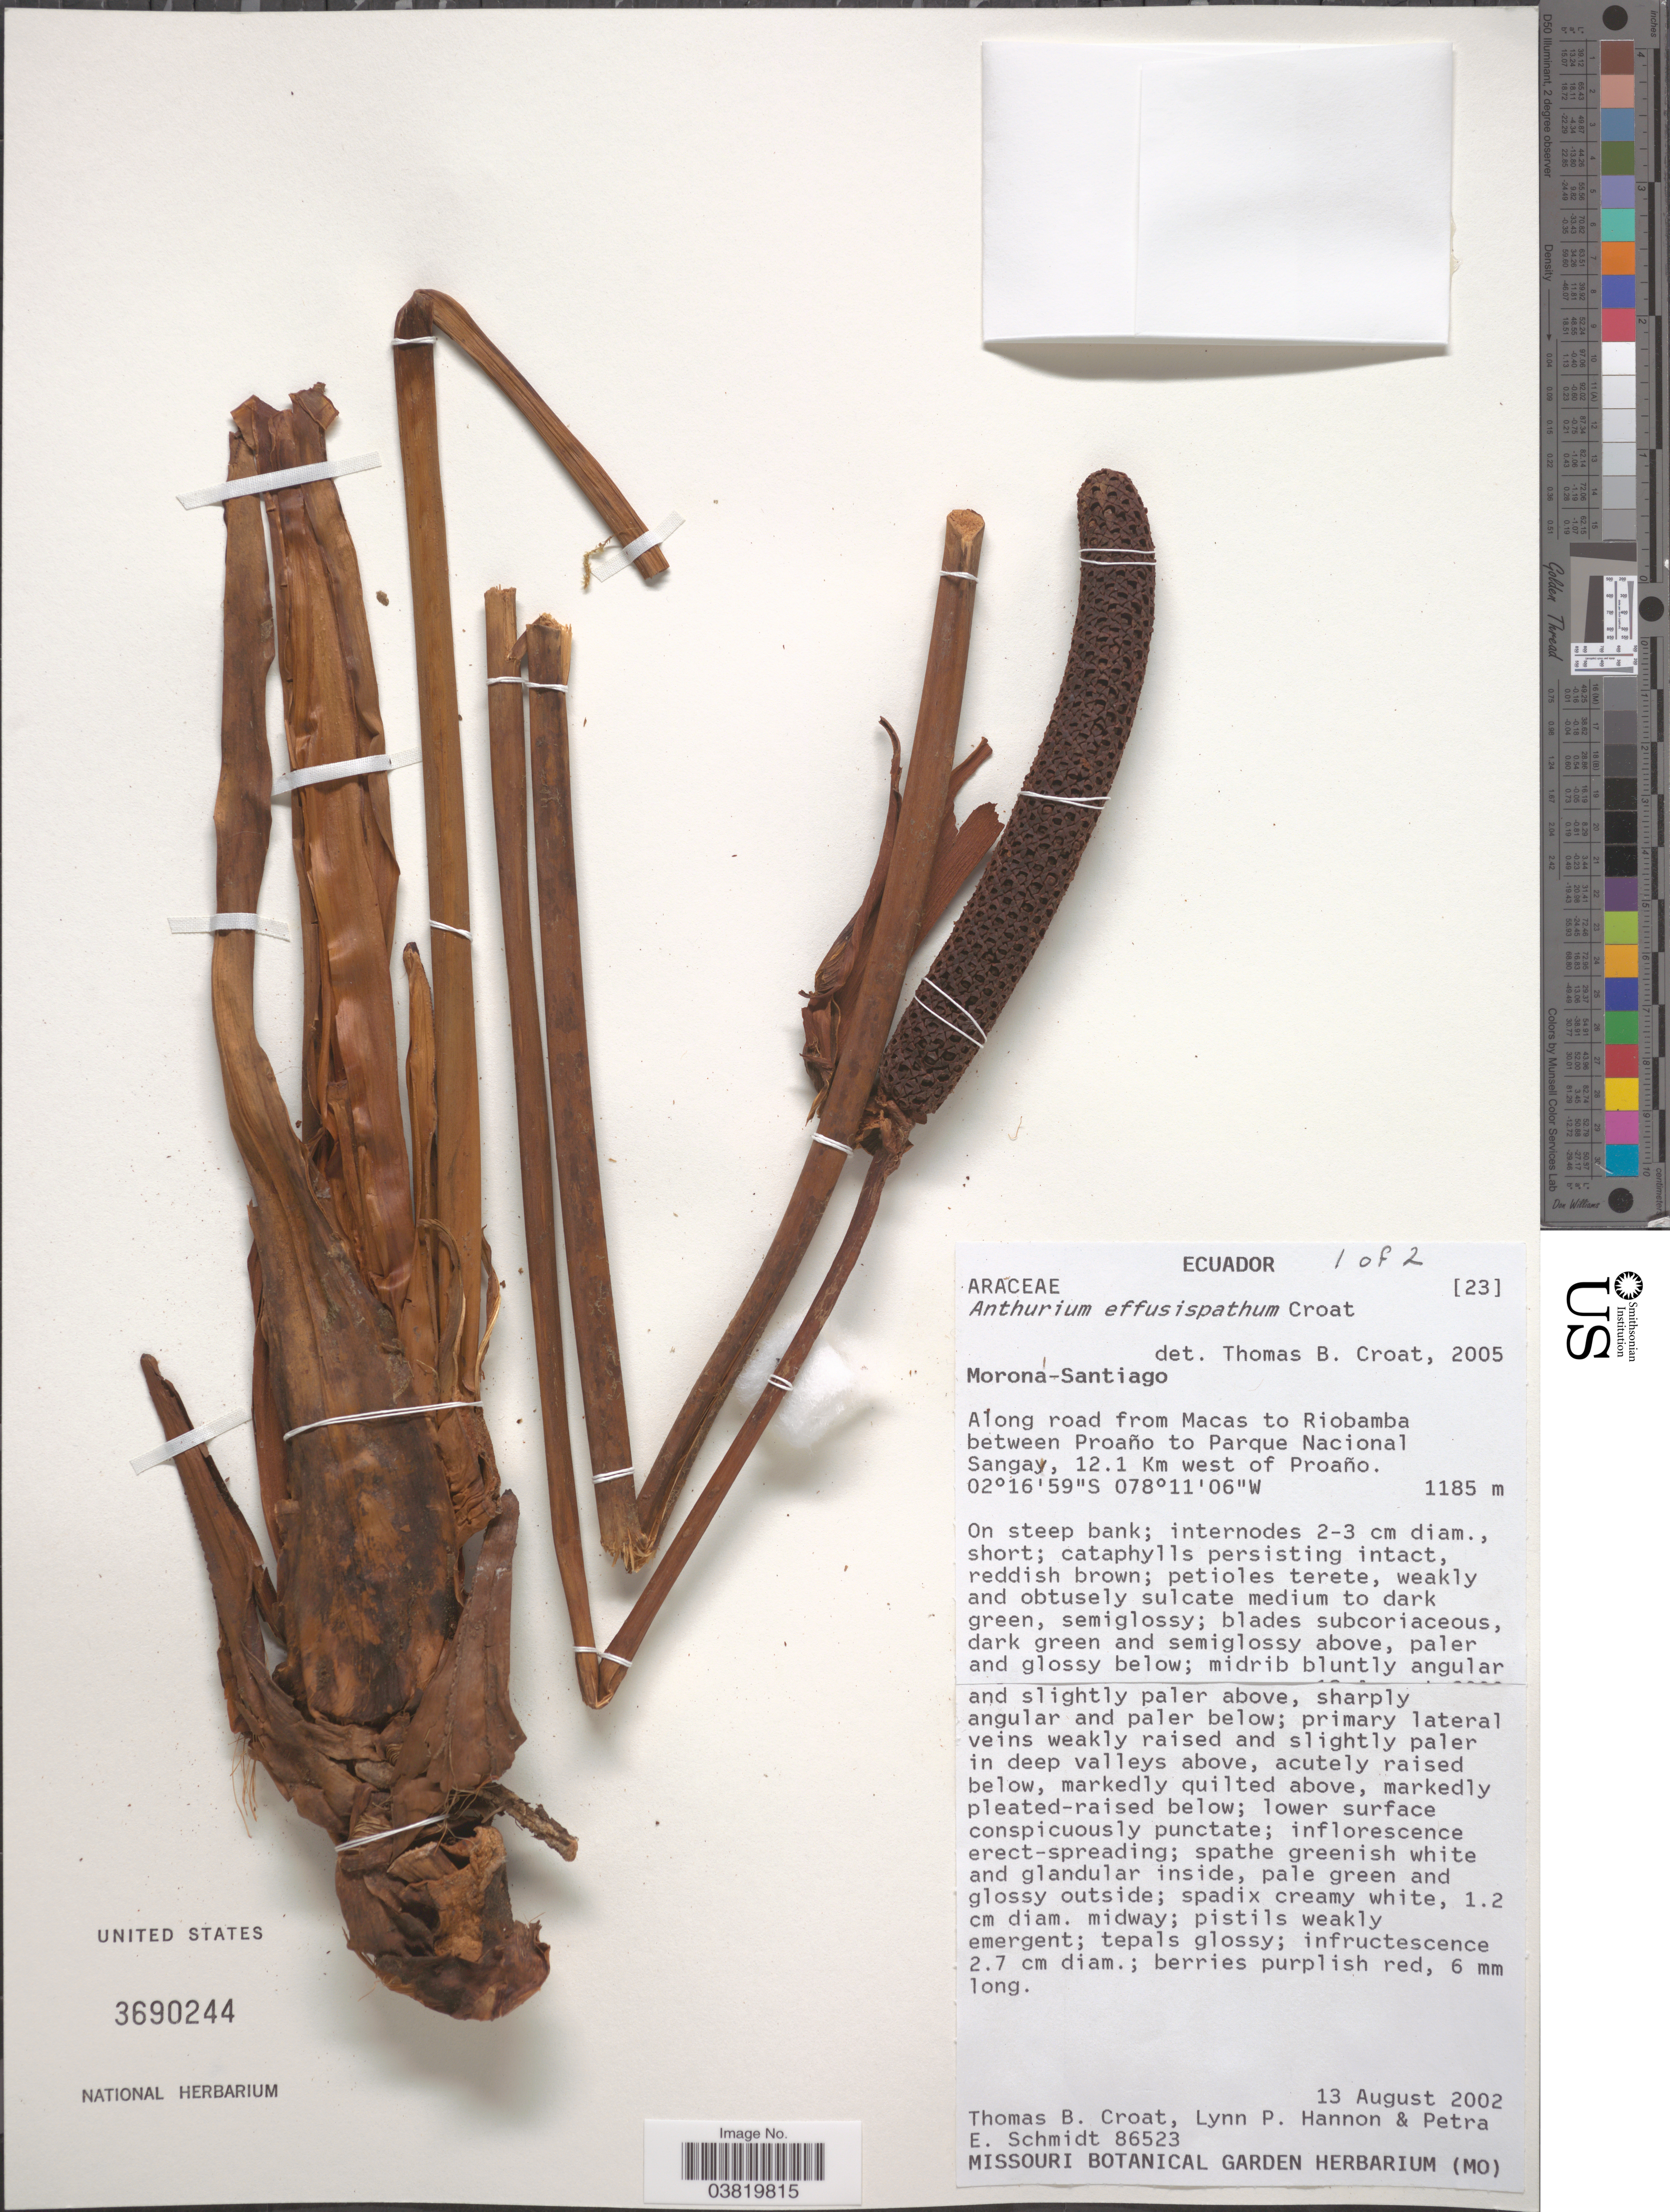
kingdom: Plantae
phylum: Tracheophyta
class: Liliopsida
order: Alismatales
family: Araceae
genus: Anthurium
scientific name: Anthurium effusispathum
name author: Croat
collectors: T. B. Croat, L. Hannon & P. Schmidt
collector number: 86523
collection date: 2002-08-13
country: Ecuador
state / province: Morona-Santiago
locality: Along road from Macas to Riobamba between Proaño to Parque Nacional Sangay, 12.1 Km west of Proaño.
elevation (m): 1185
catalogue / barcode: US 3690244